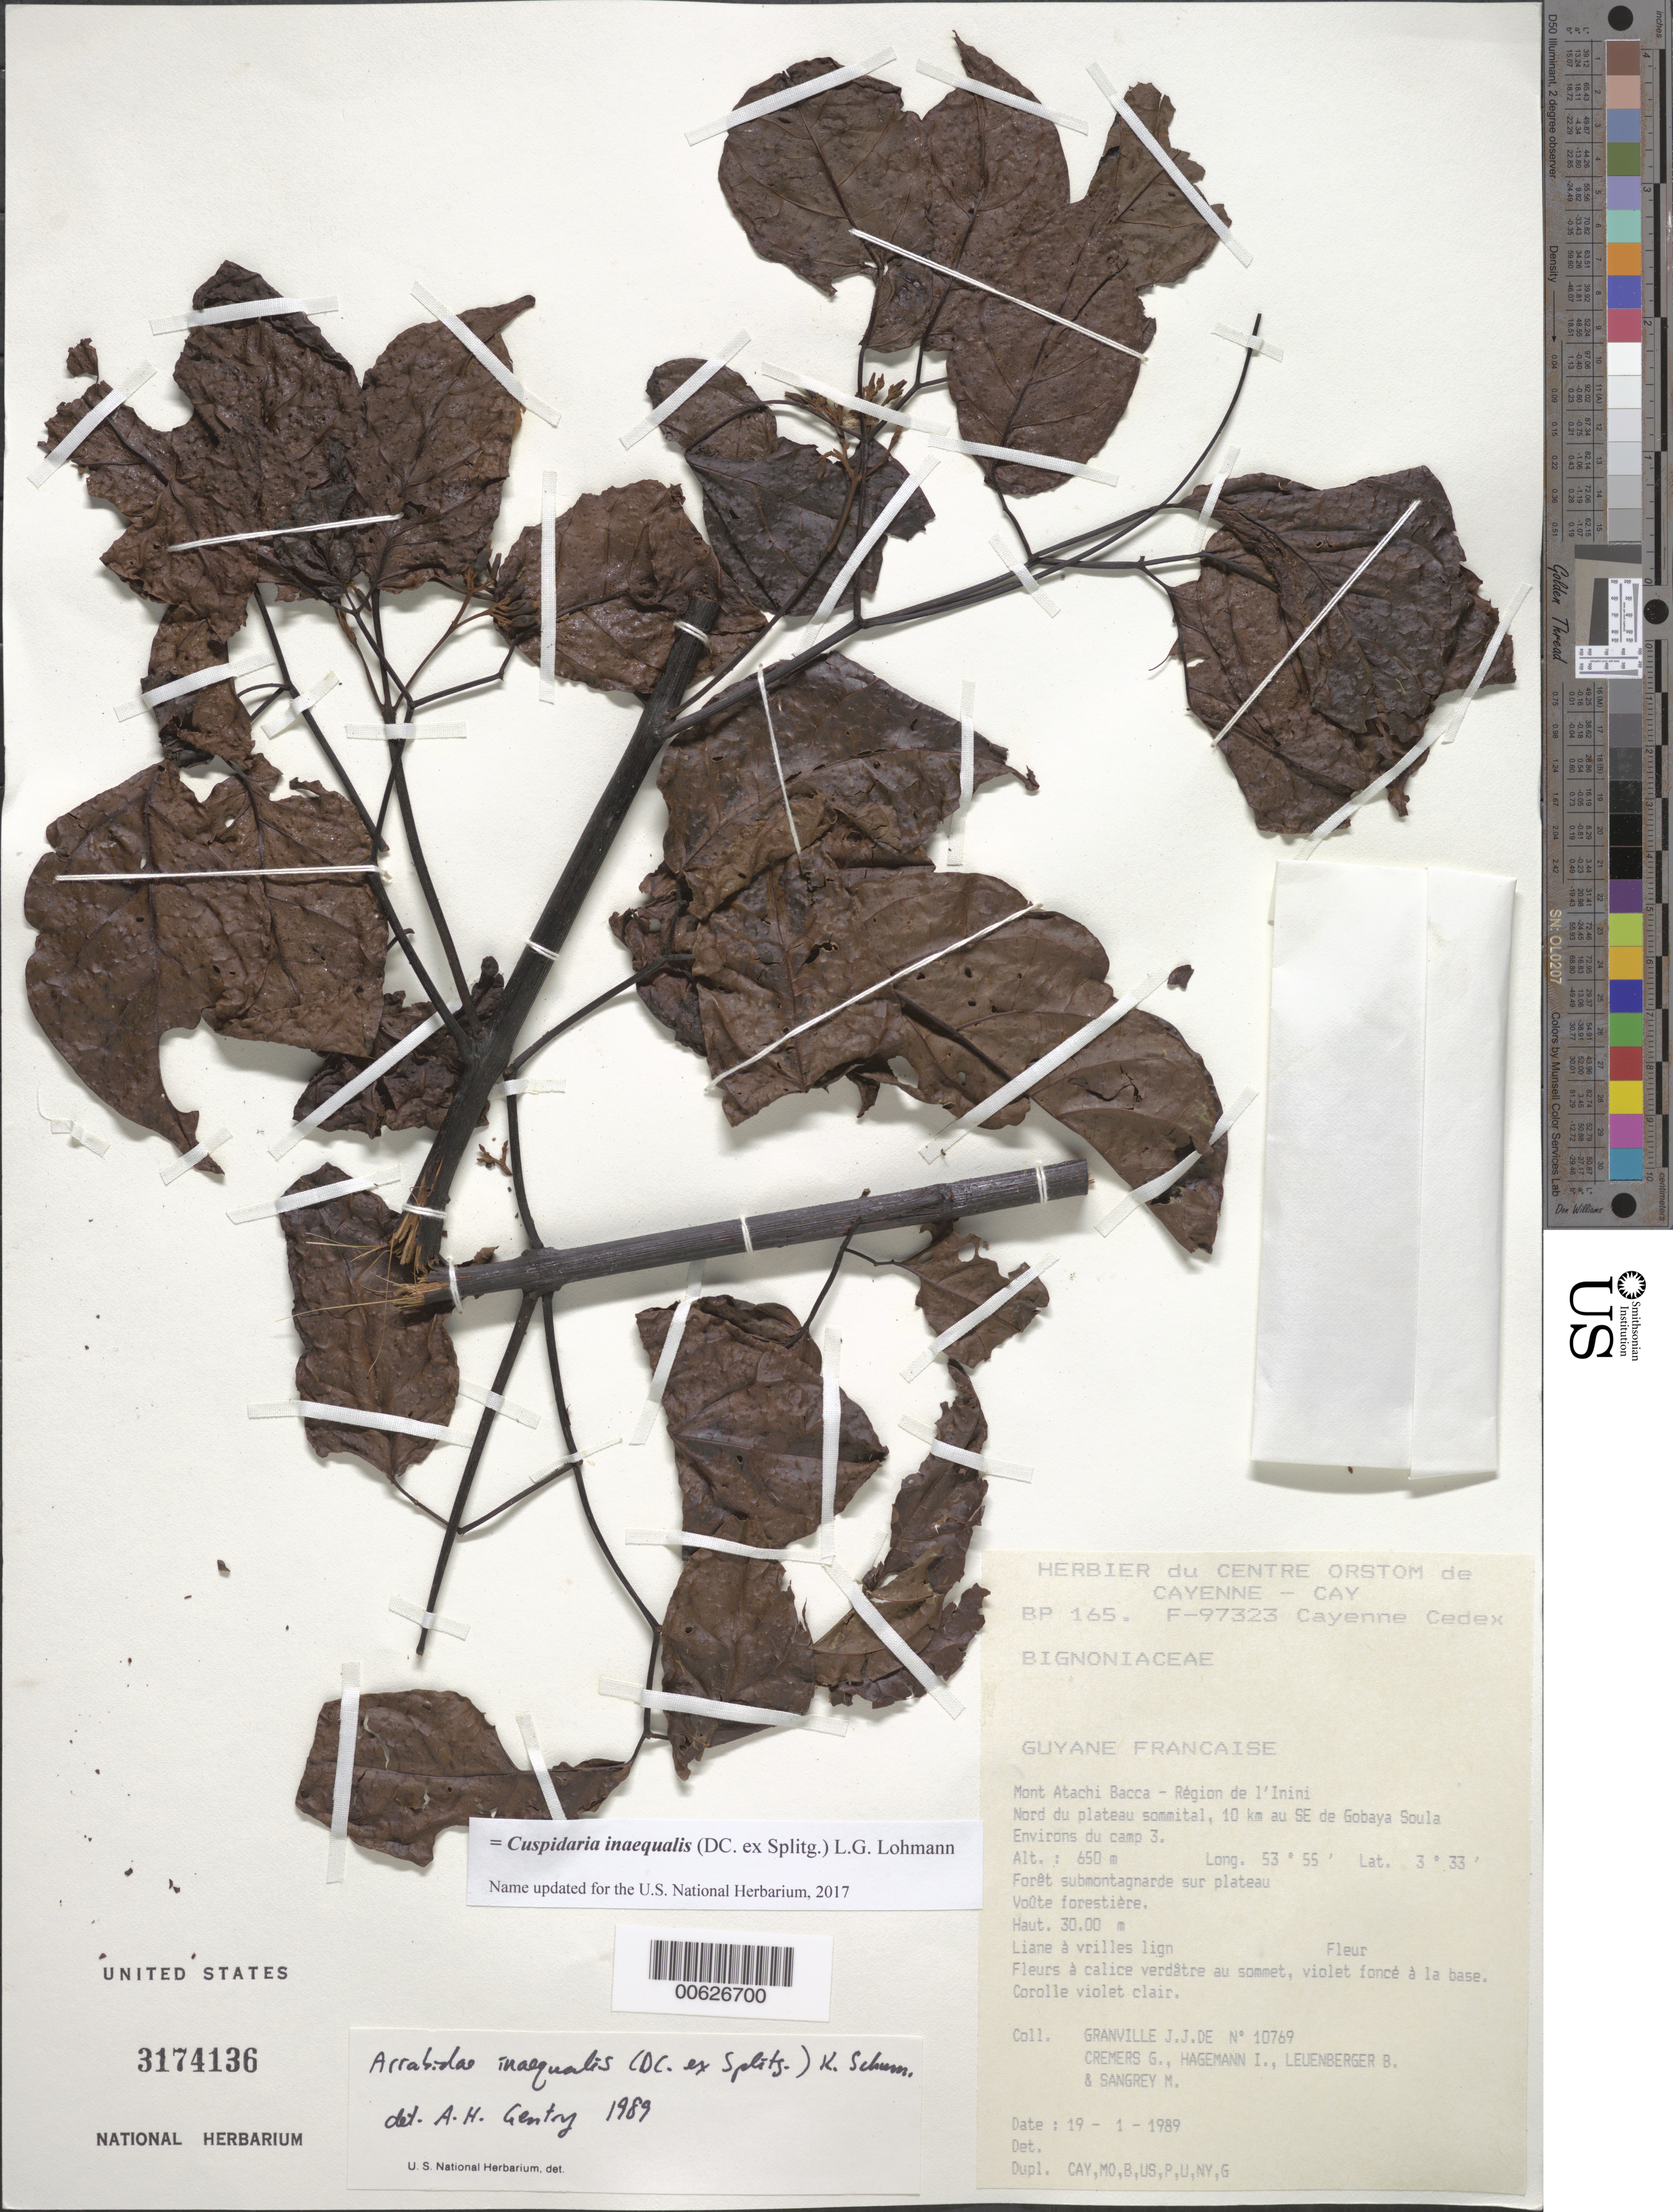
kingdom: Plantae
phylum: Tracheophyta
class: Magnoliopsida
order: Lamiales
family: Bignoniaceae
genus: Cuspidaria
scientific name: Cuspidaria inaequalis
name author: (Splitg.) L.G. Lohmann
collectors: J.-J. de Granville, G. Cremers, J. Hagemann, B. E. Leuenberger & M. S. Sangrey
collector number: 10769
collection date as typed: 19-Jan-89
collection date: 1989-01-19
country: French Guiana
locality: Mont Atachi Bacca, région de l'Inini, nord du plateau sommital, 10 km au SE do Gobaya Soula, environs du camp 3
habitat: Foret submontagnarde sur plateau. Voute forestiere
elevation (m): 650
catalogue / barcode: US 3174136